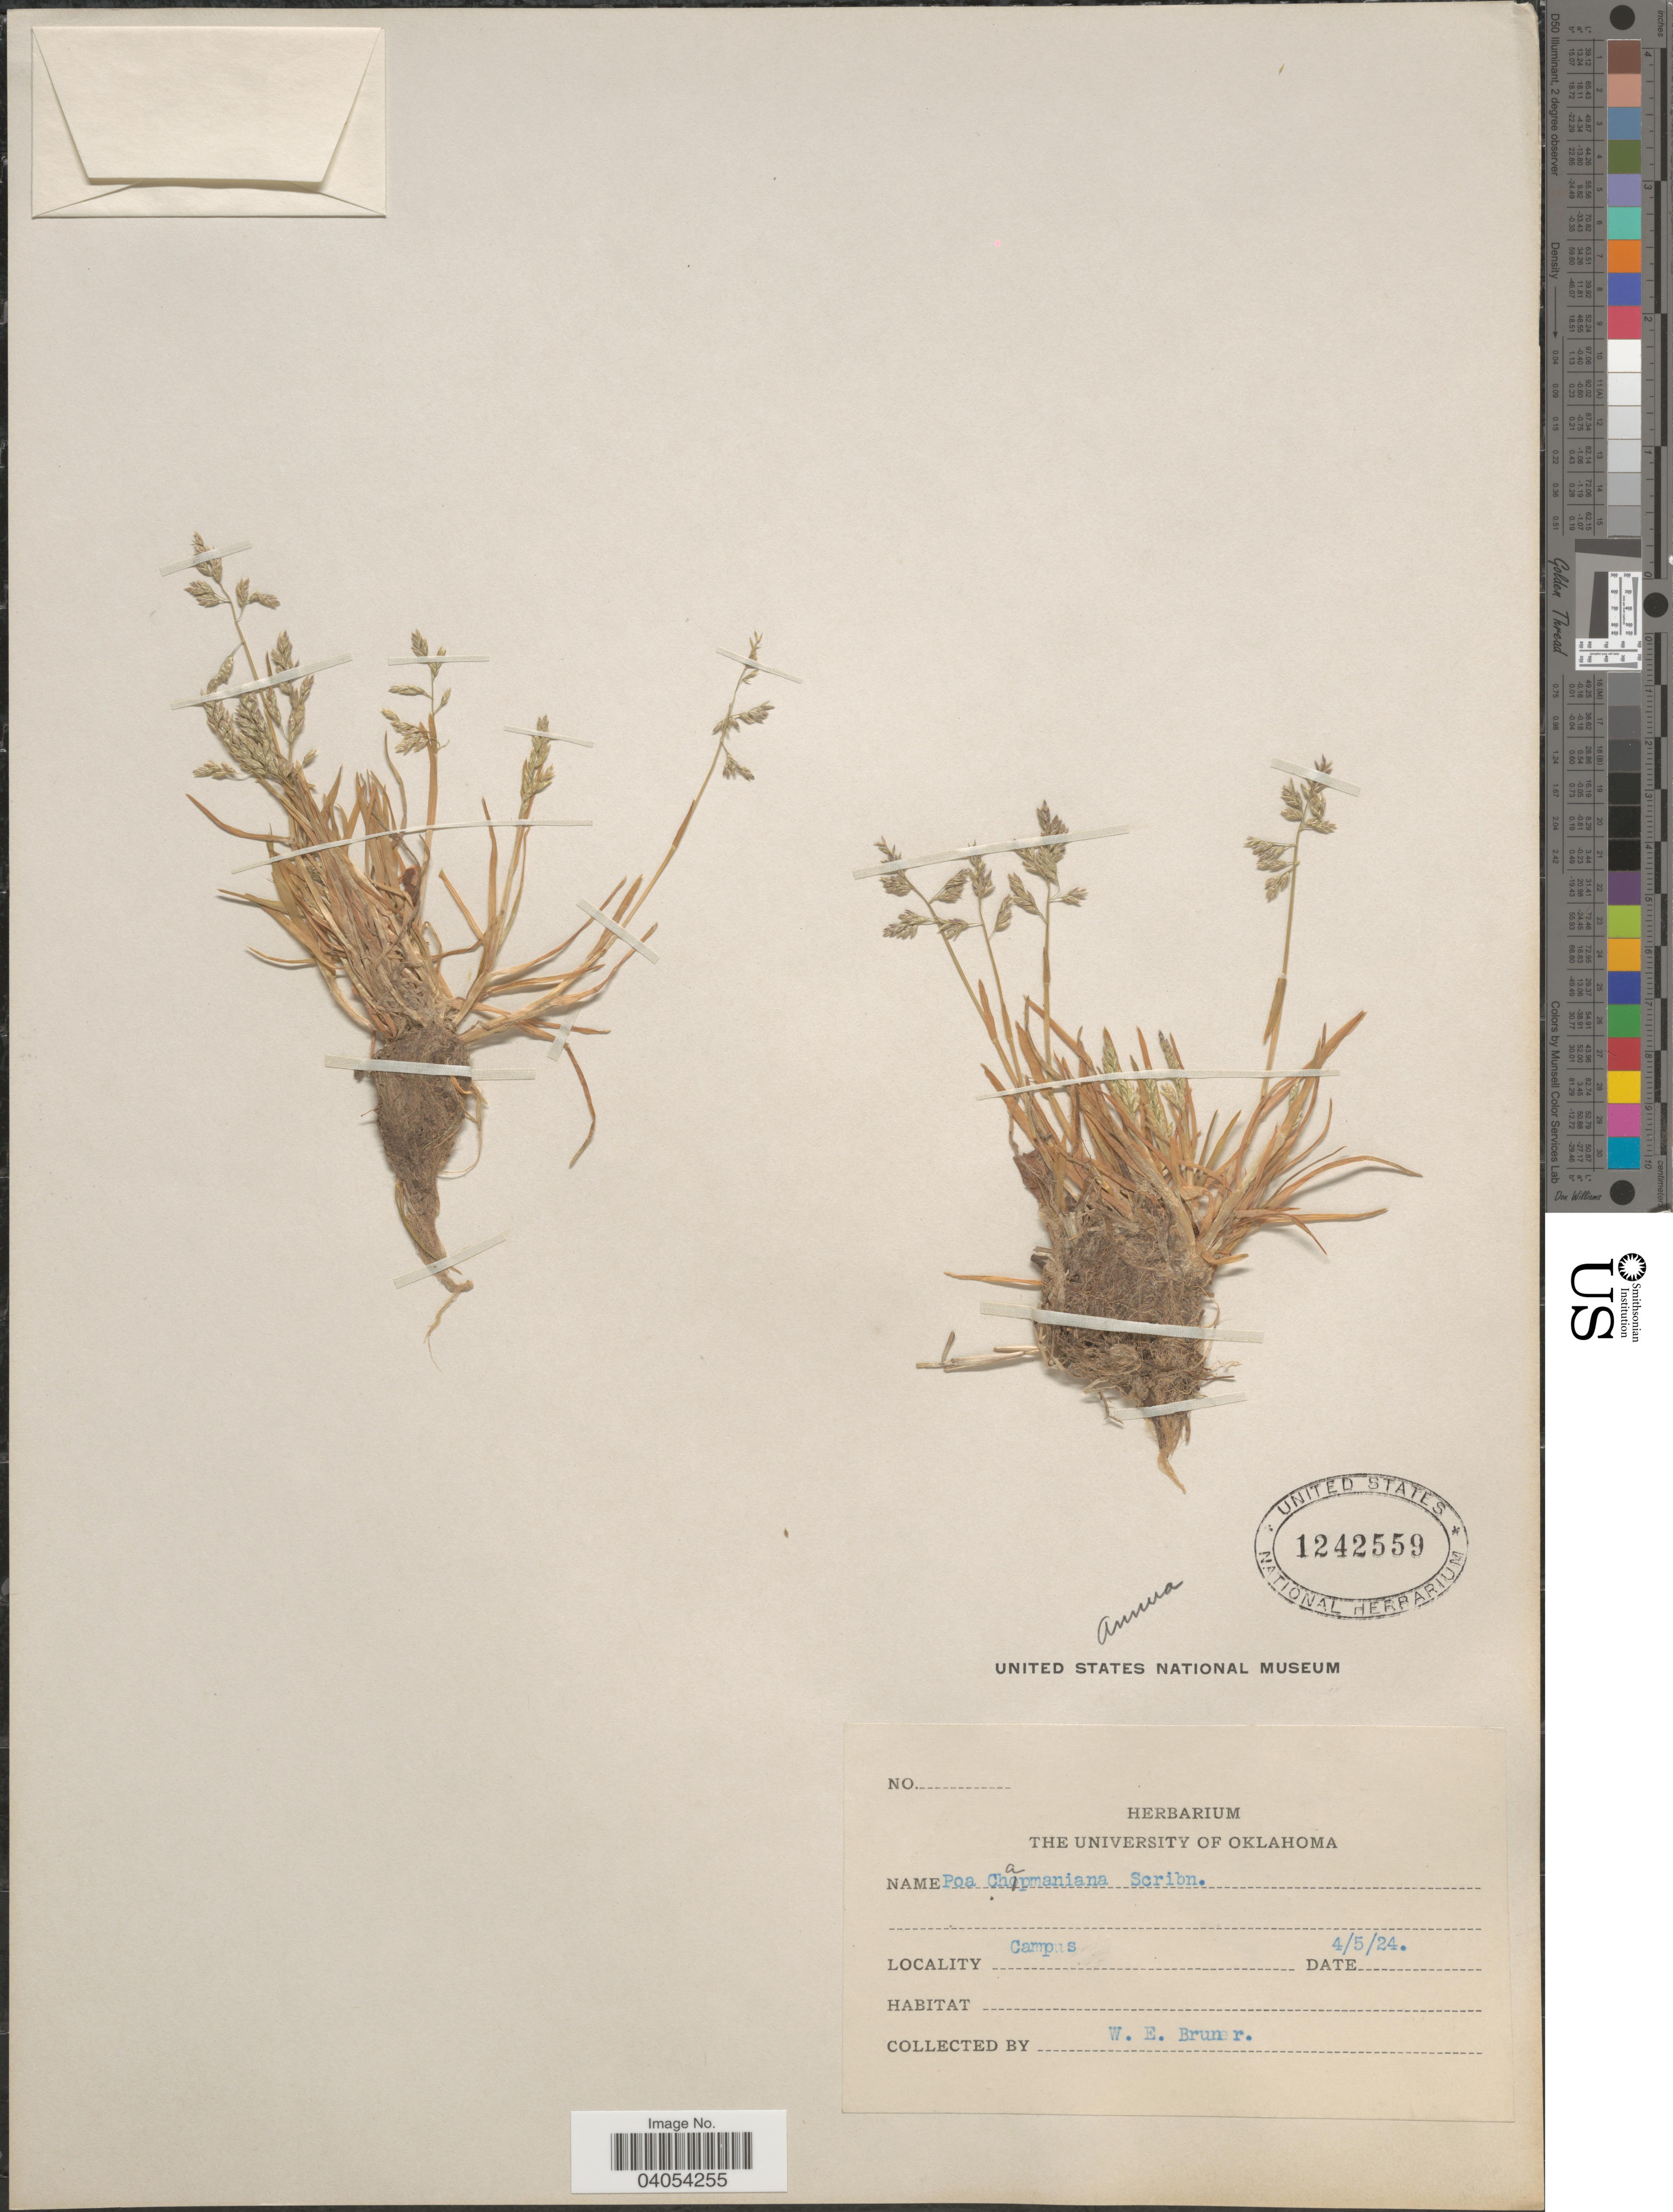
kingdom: Plantae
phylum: Tracheophyta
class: Liliopsida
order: Poales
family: Poaceae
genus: Poa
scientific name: Poa annua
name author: L.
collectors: W. Bruner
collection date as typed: Transcribed d/m/y: 5/4/24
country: United States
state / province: Oklahoma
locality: Campus.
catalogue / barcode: US 1242559